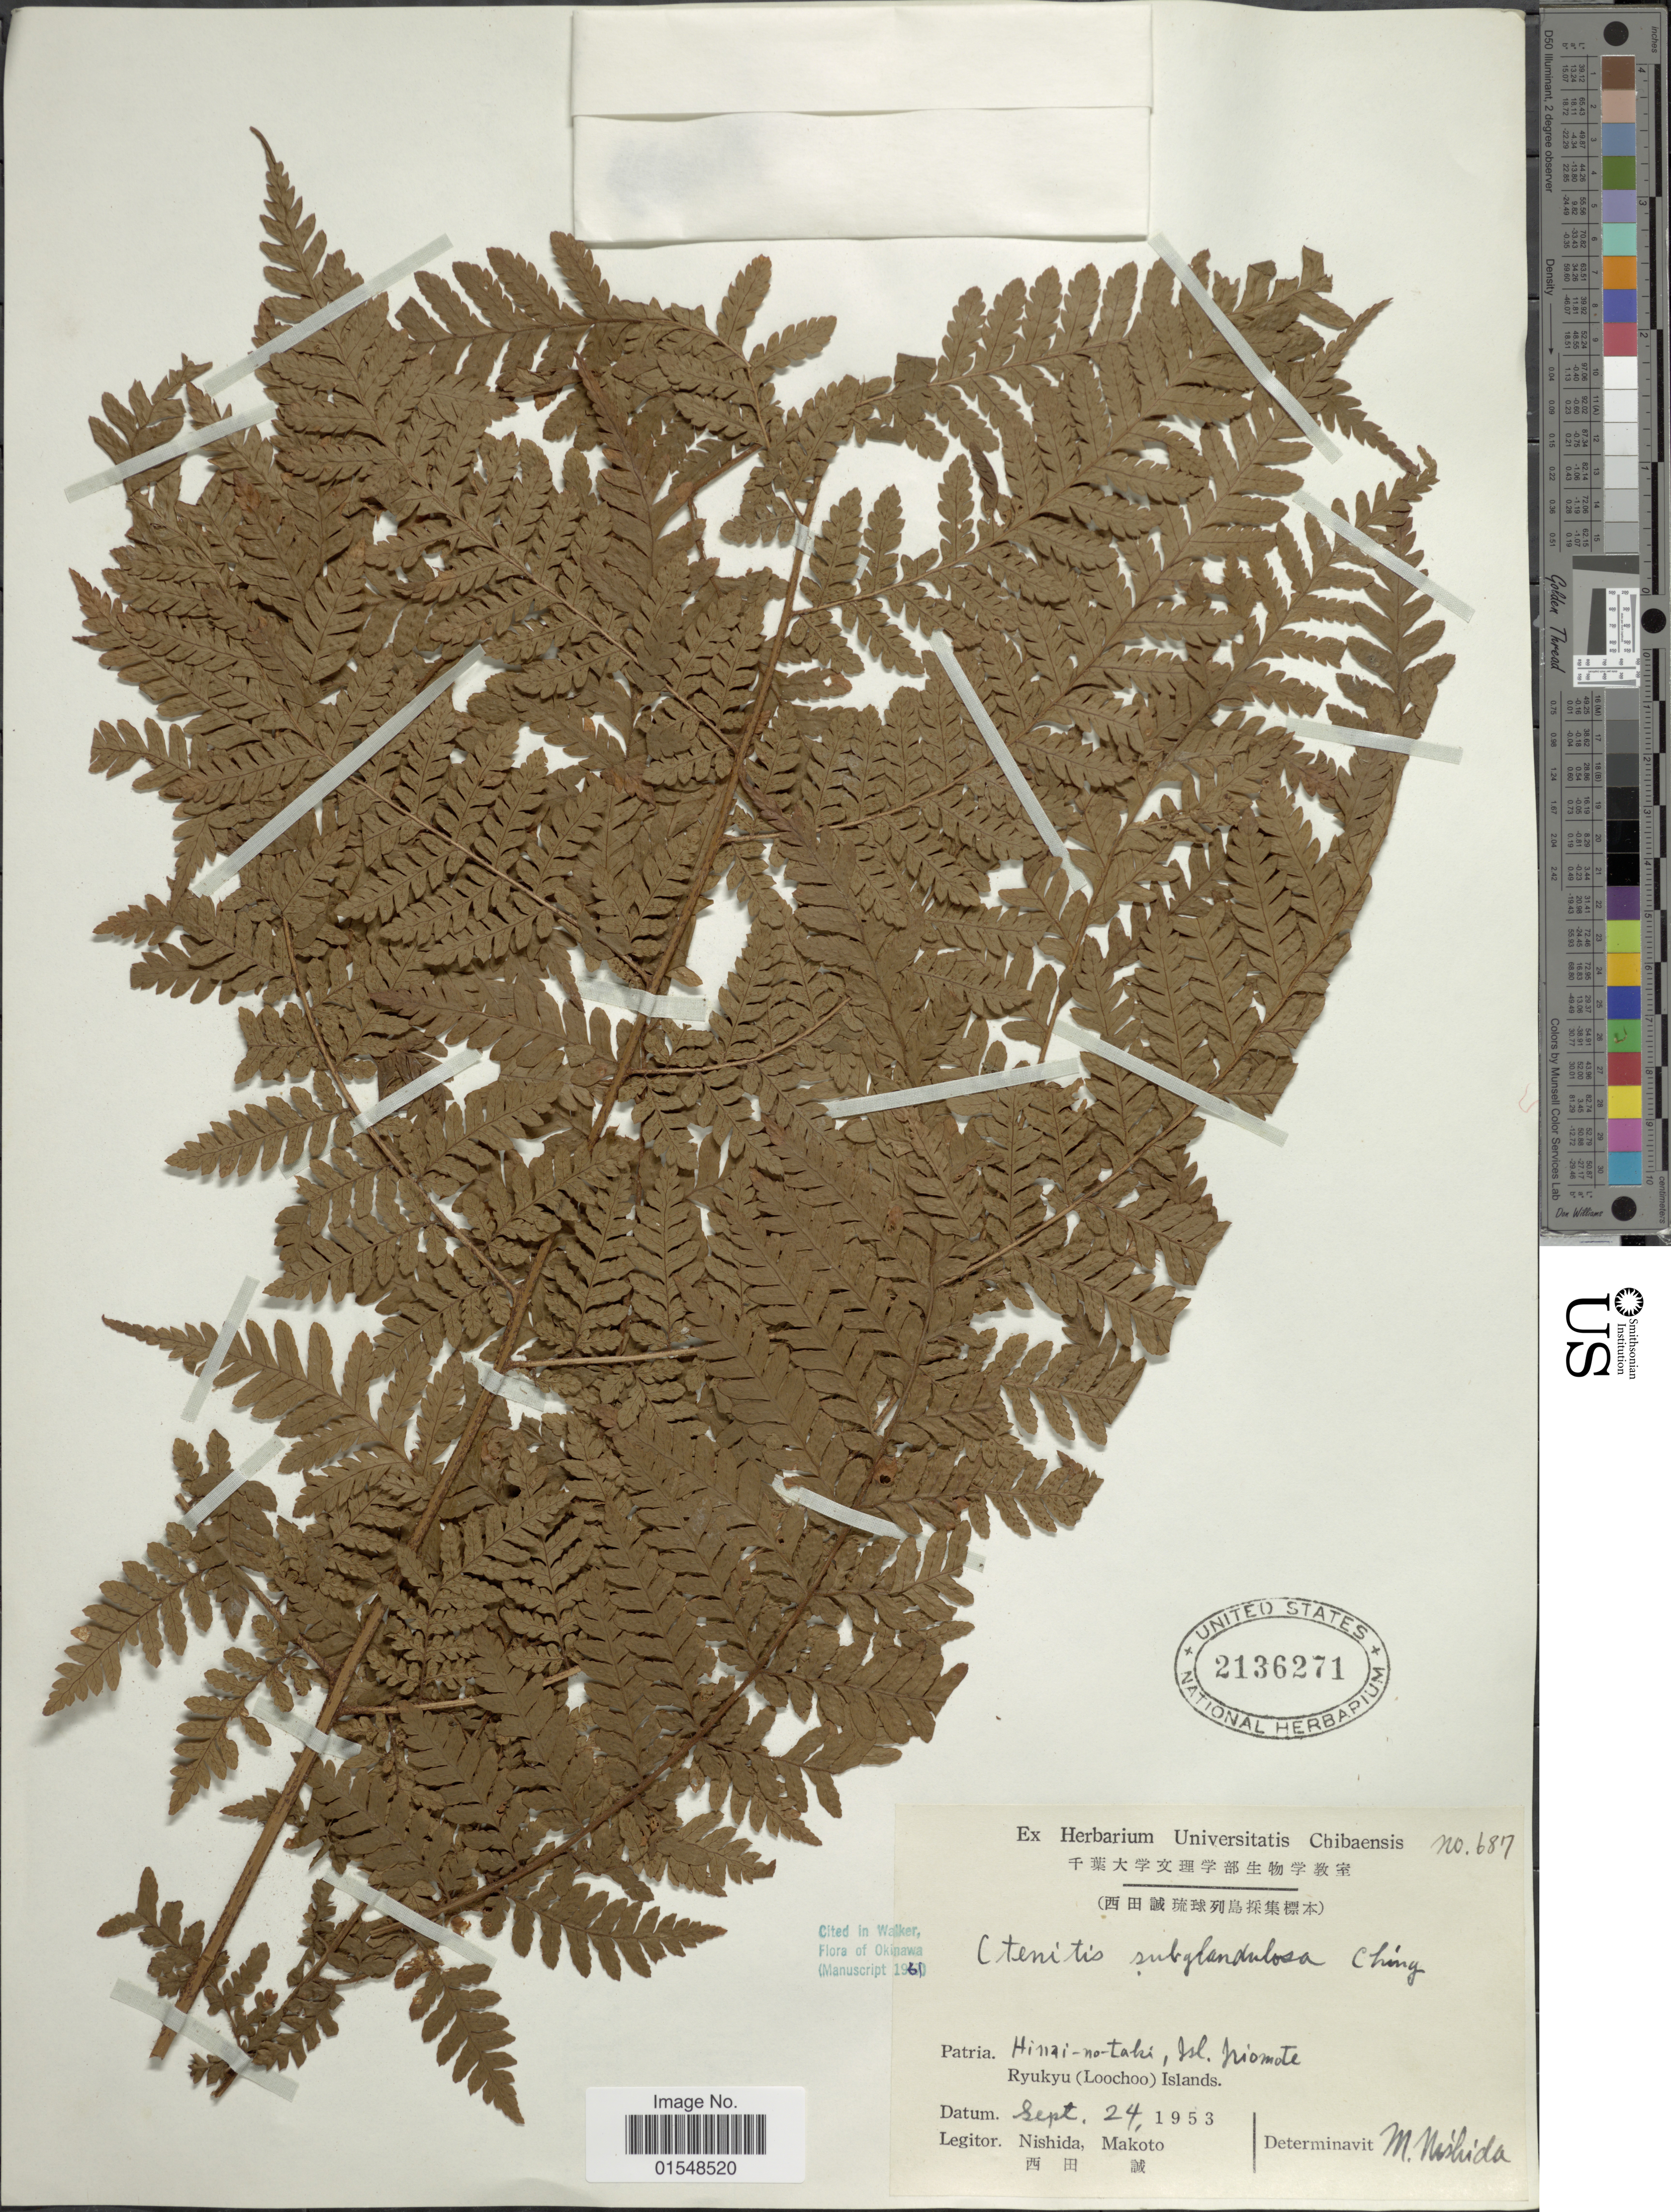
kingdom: Plantae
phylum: Tracheophyta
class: Polypodiopsida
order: Polypodiales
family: Dryopteridaceae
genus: Ctenitis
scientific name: Ctenitis subglandulosa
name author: (Hance) Ching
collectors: M. Nishida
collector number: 687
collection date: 1953-09-24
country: Japan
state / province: Okinawa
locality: Hinai- no- taki, Isl. Iriomote, Ryukyu (Loochoo) Islands.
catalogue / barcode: US 2136271